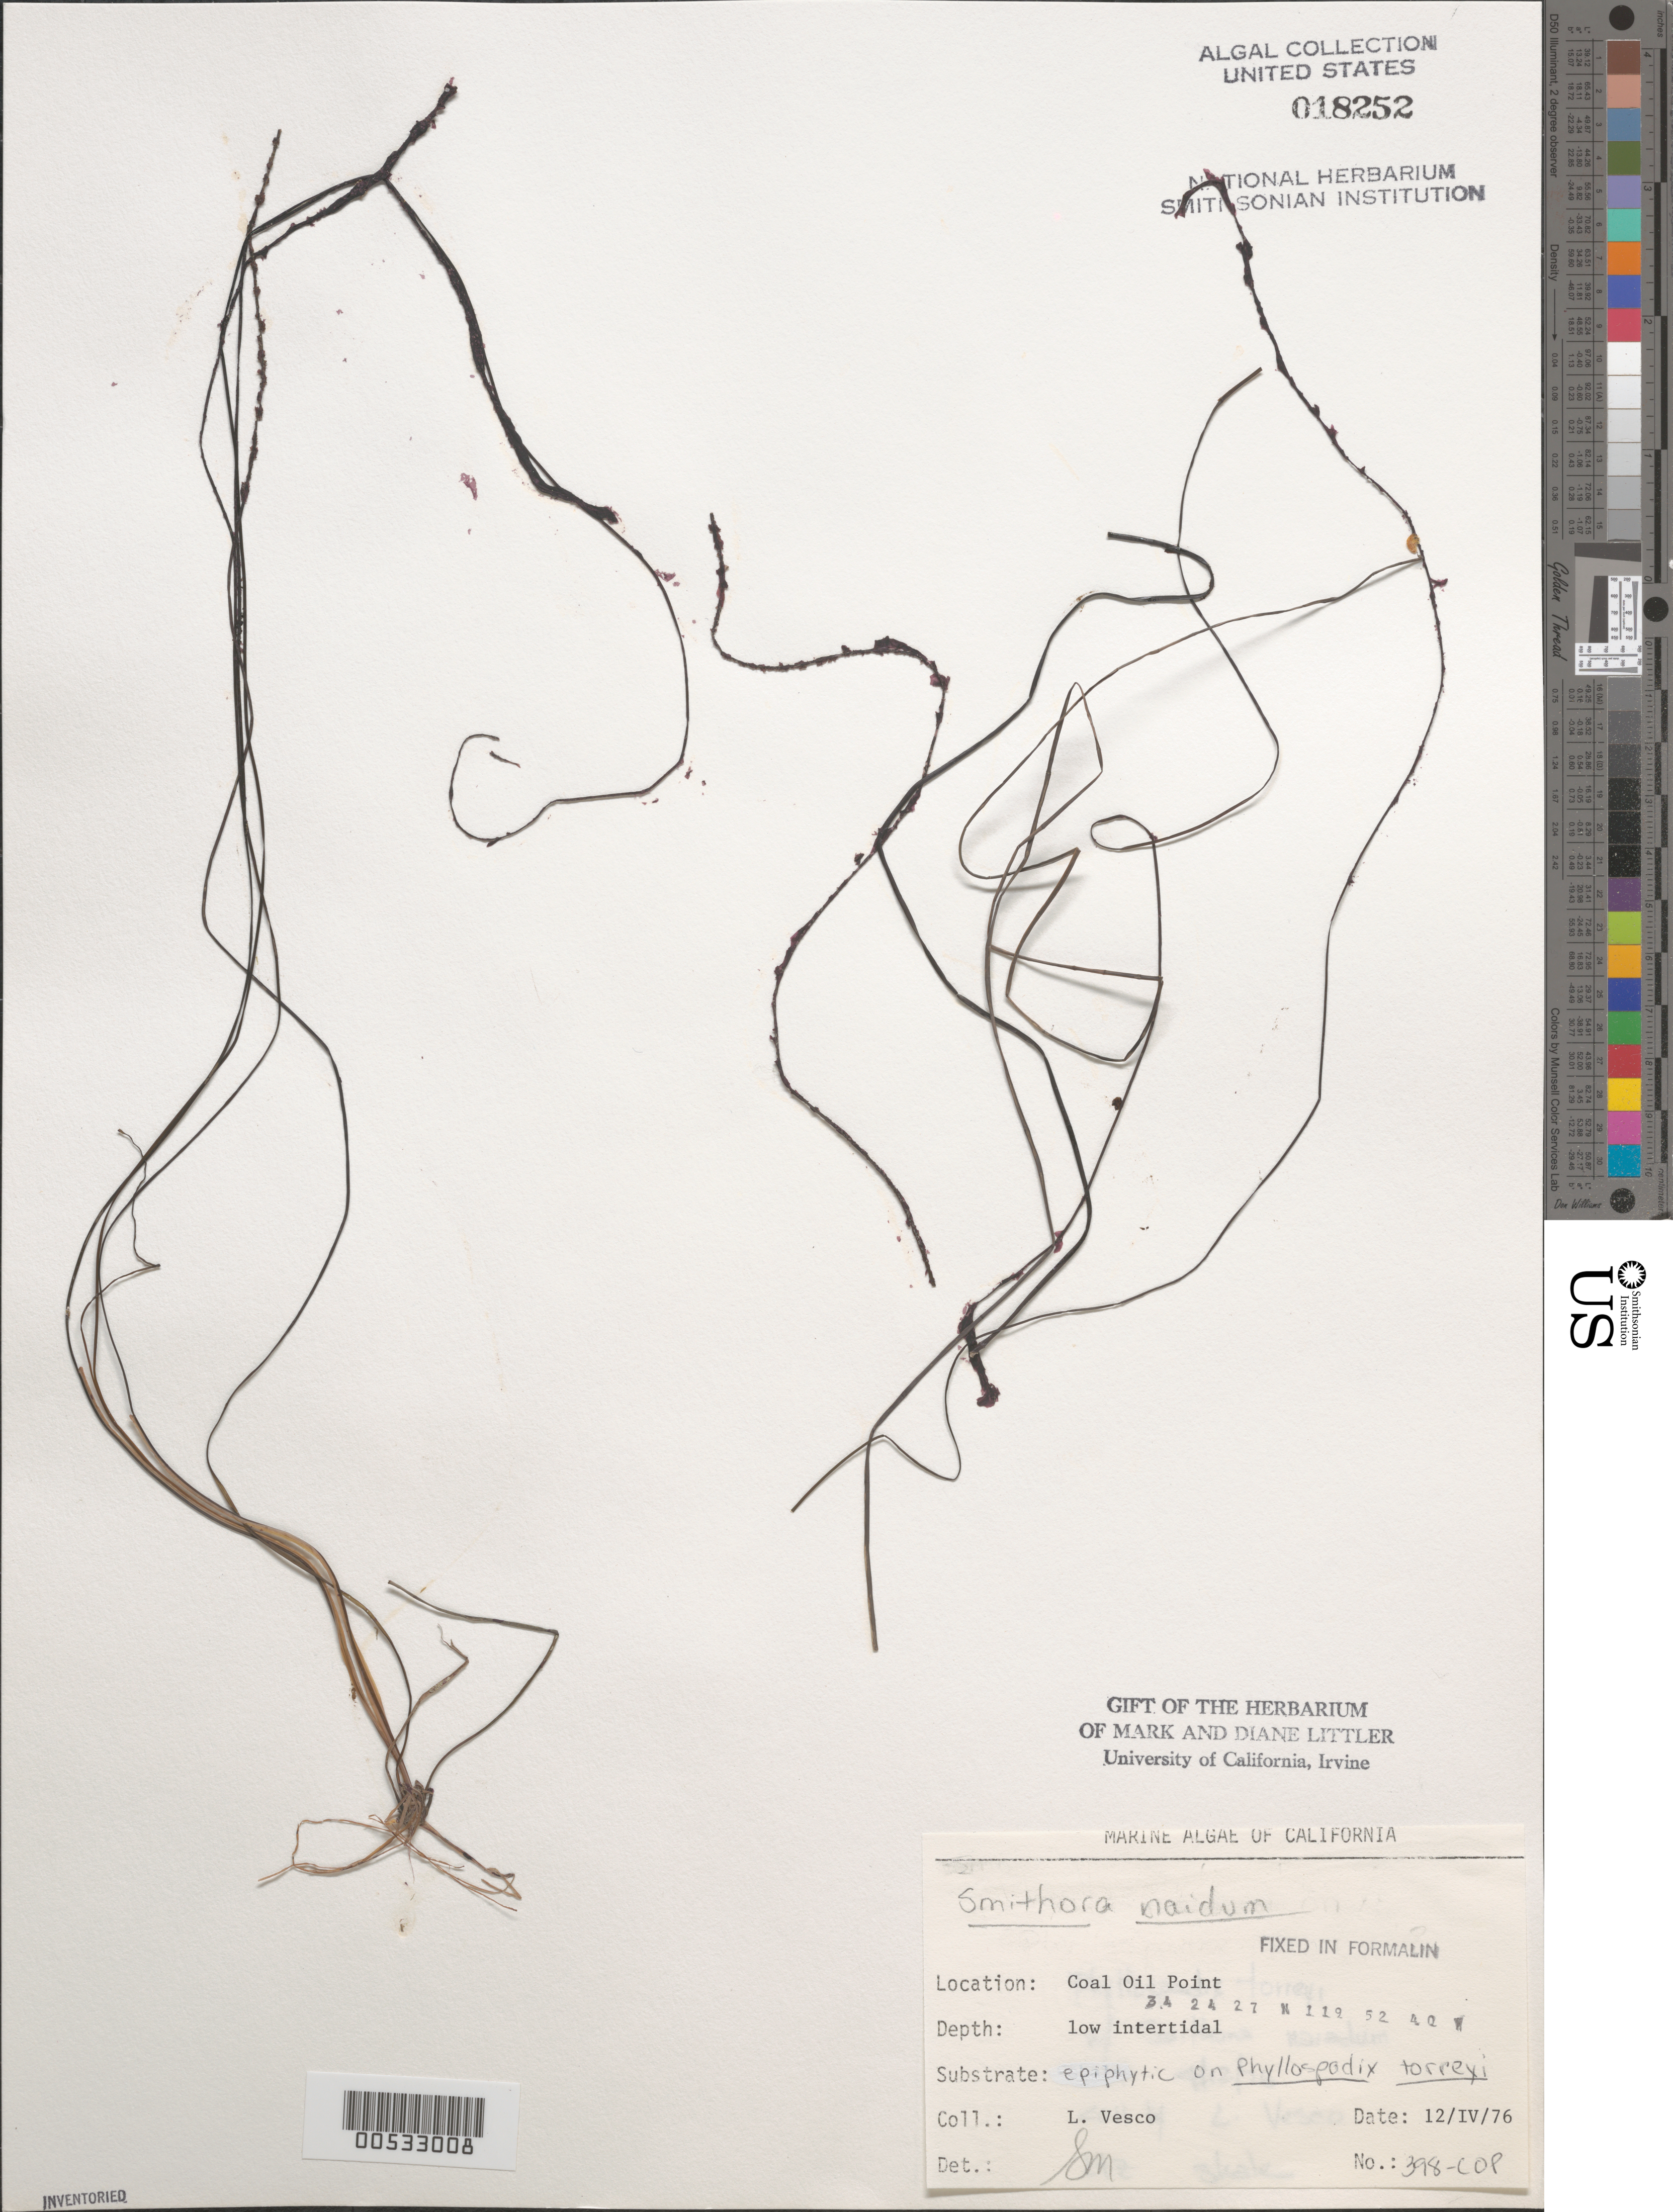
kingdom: Plantae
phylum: Rhodophyta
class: Compsopogonophyceae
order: Erythropeltidales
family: Erythrotrichiaceae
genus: Smithora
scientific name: Smithora naiadum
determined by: Murray, S. N.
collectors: L. Vesco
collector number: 398-COP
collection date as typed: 12 Apr 1976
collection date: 1976-04-12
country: United States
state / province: California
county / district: Santa Barbara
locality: Coal Oil Point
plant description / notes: BLM-SOCALBIGHT Rocky Intertidal Survey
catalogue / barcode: US 18252